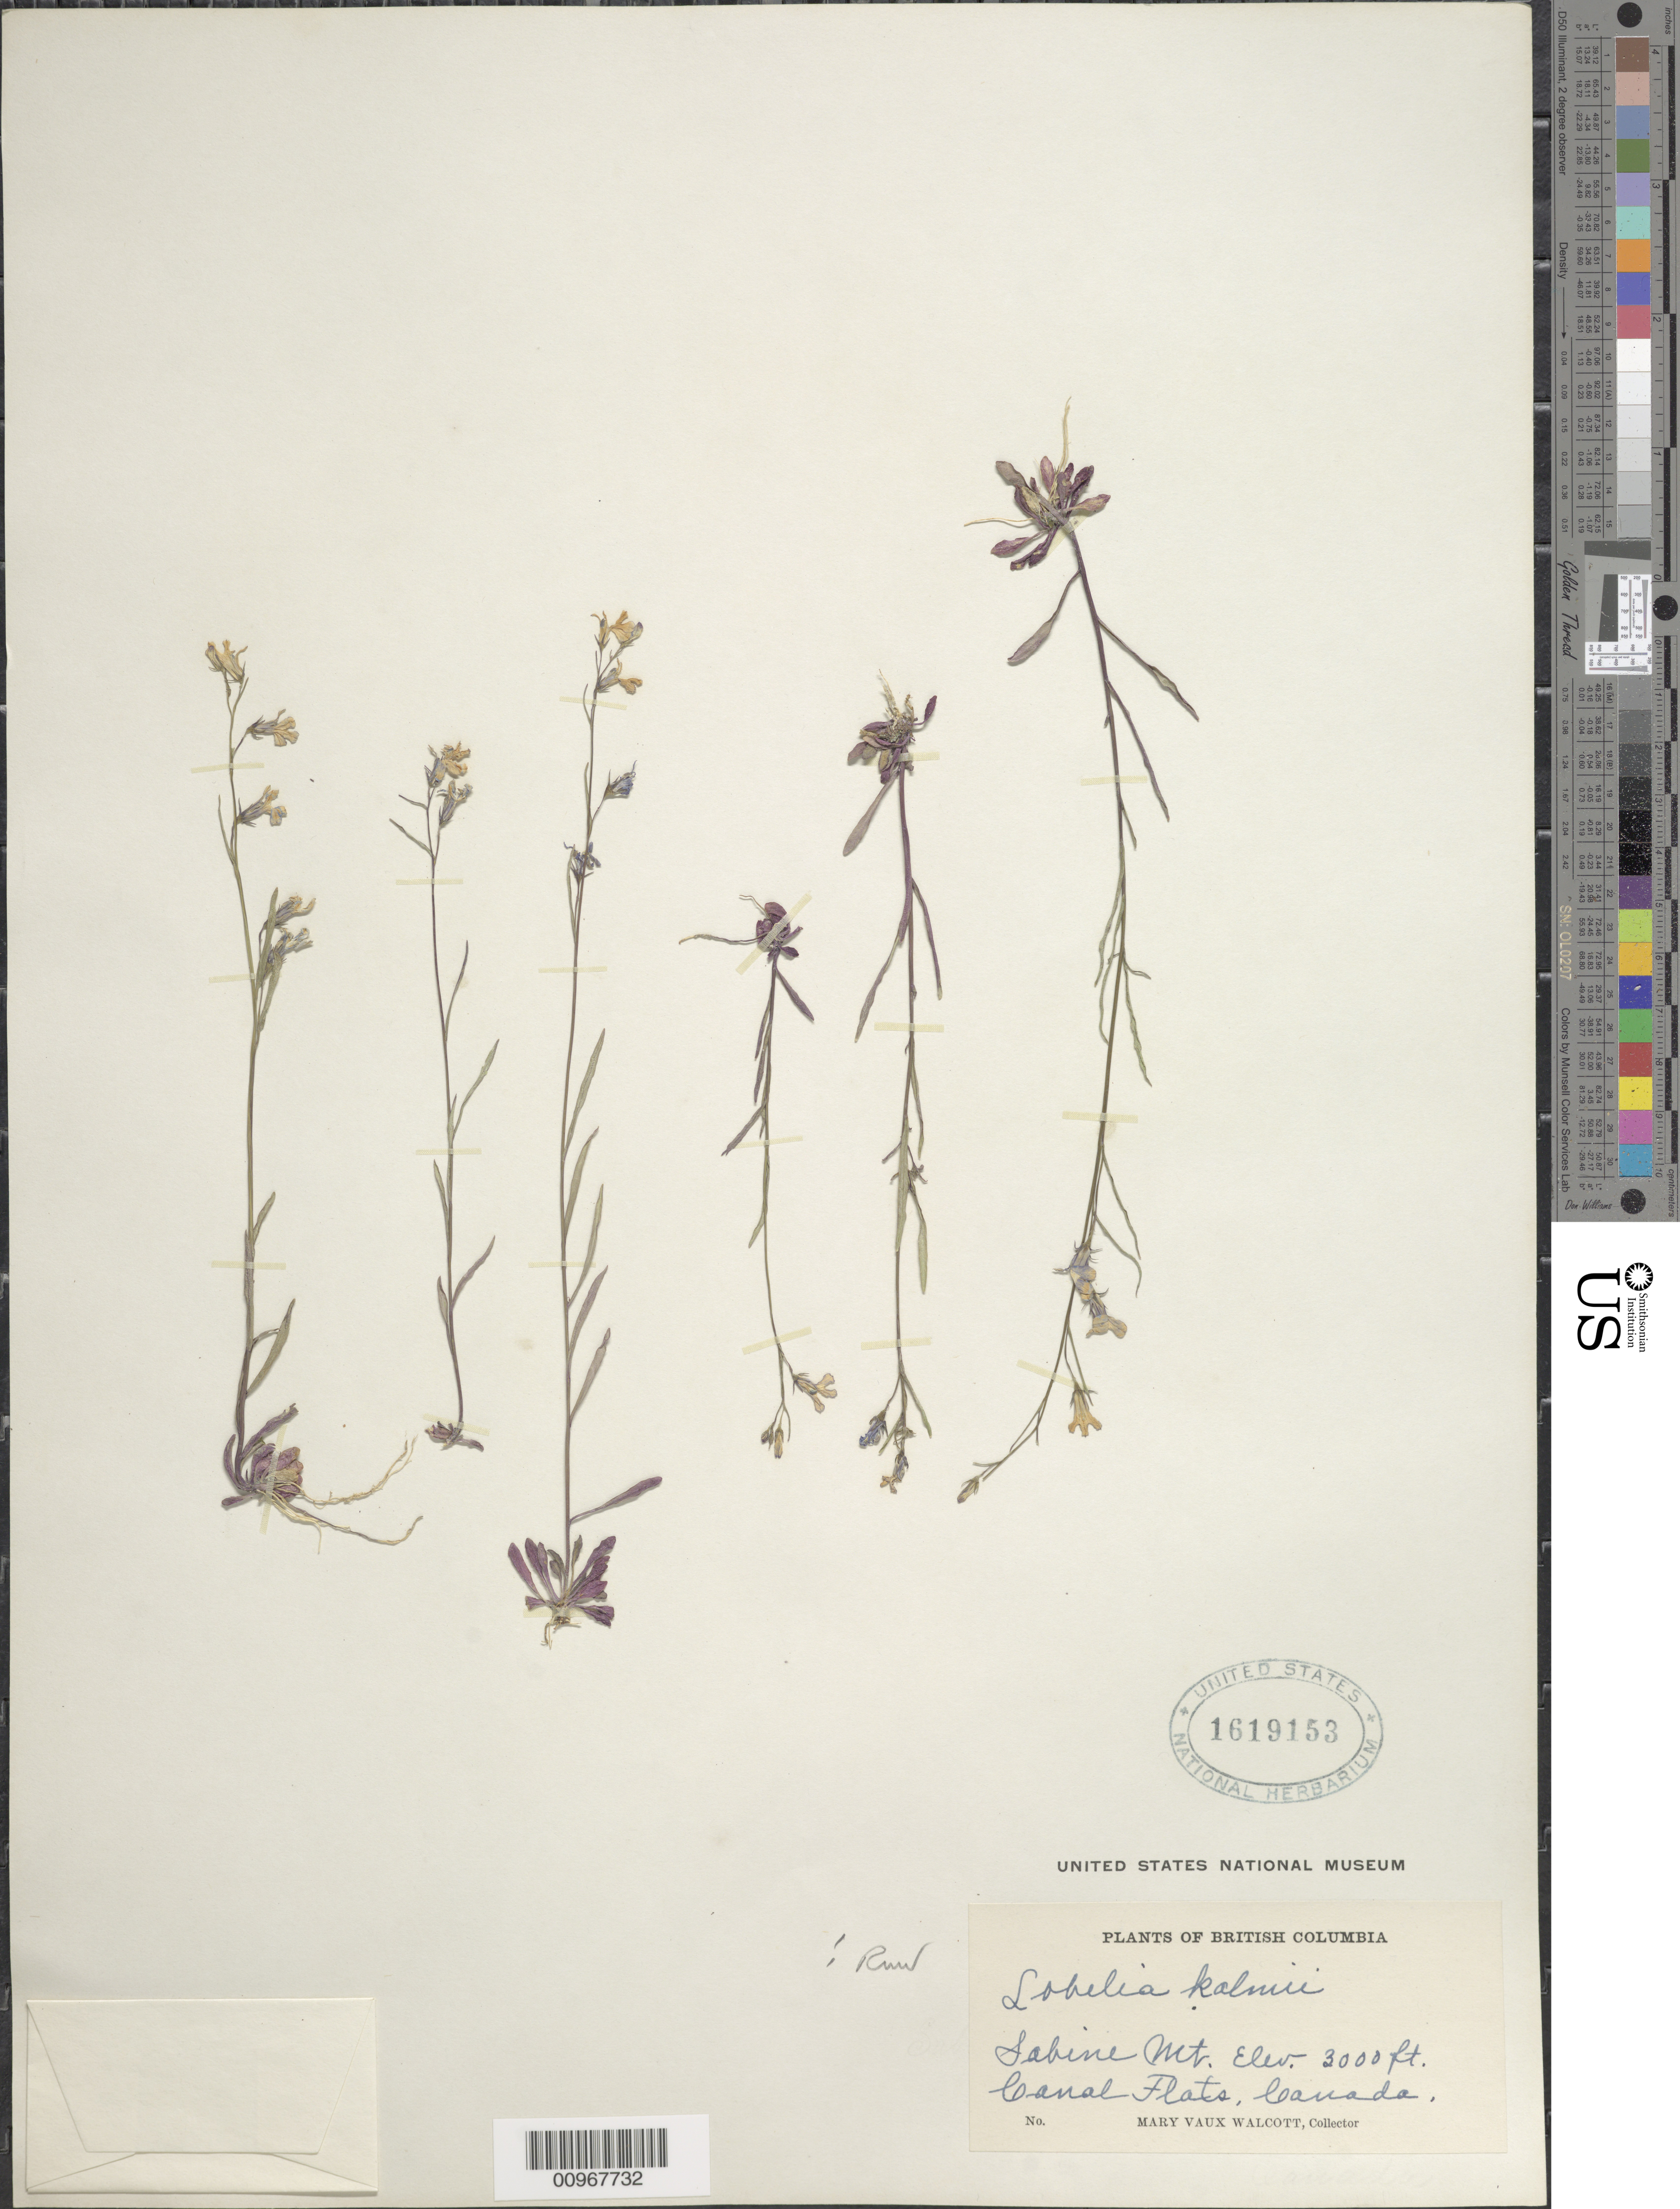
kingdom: Plantae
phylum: Tracheophyta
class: Magnoliopsida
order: Asterales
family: Campanulaceae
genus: Lobelia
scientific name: Lobelia kalmii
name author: L.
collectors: M. Walcott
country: Canada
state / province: British Columbia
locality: Sabine Mt., Canal Flats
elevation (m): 914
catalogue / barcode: US 1619153